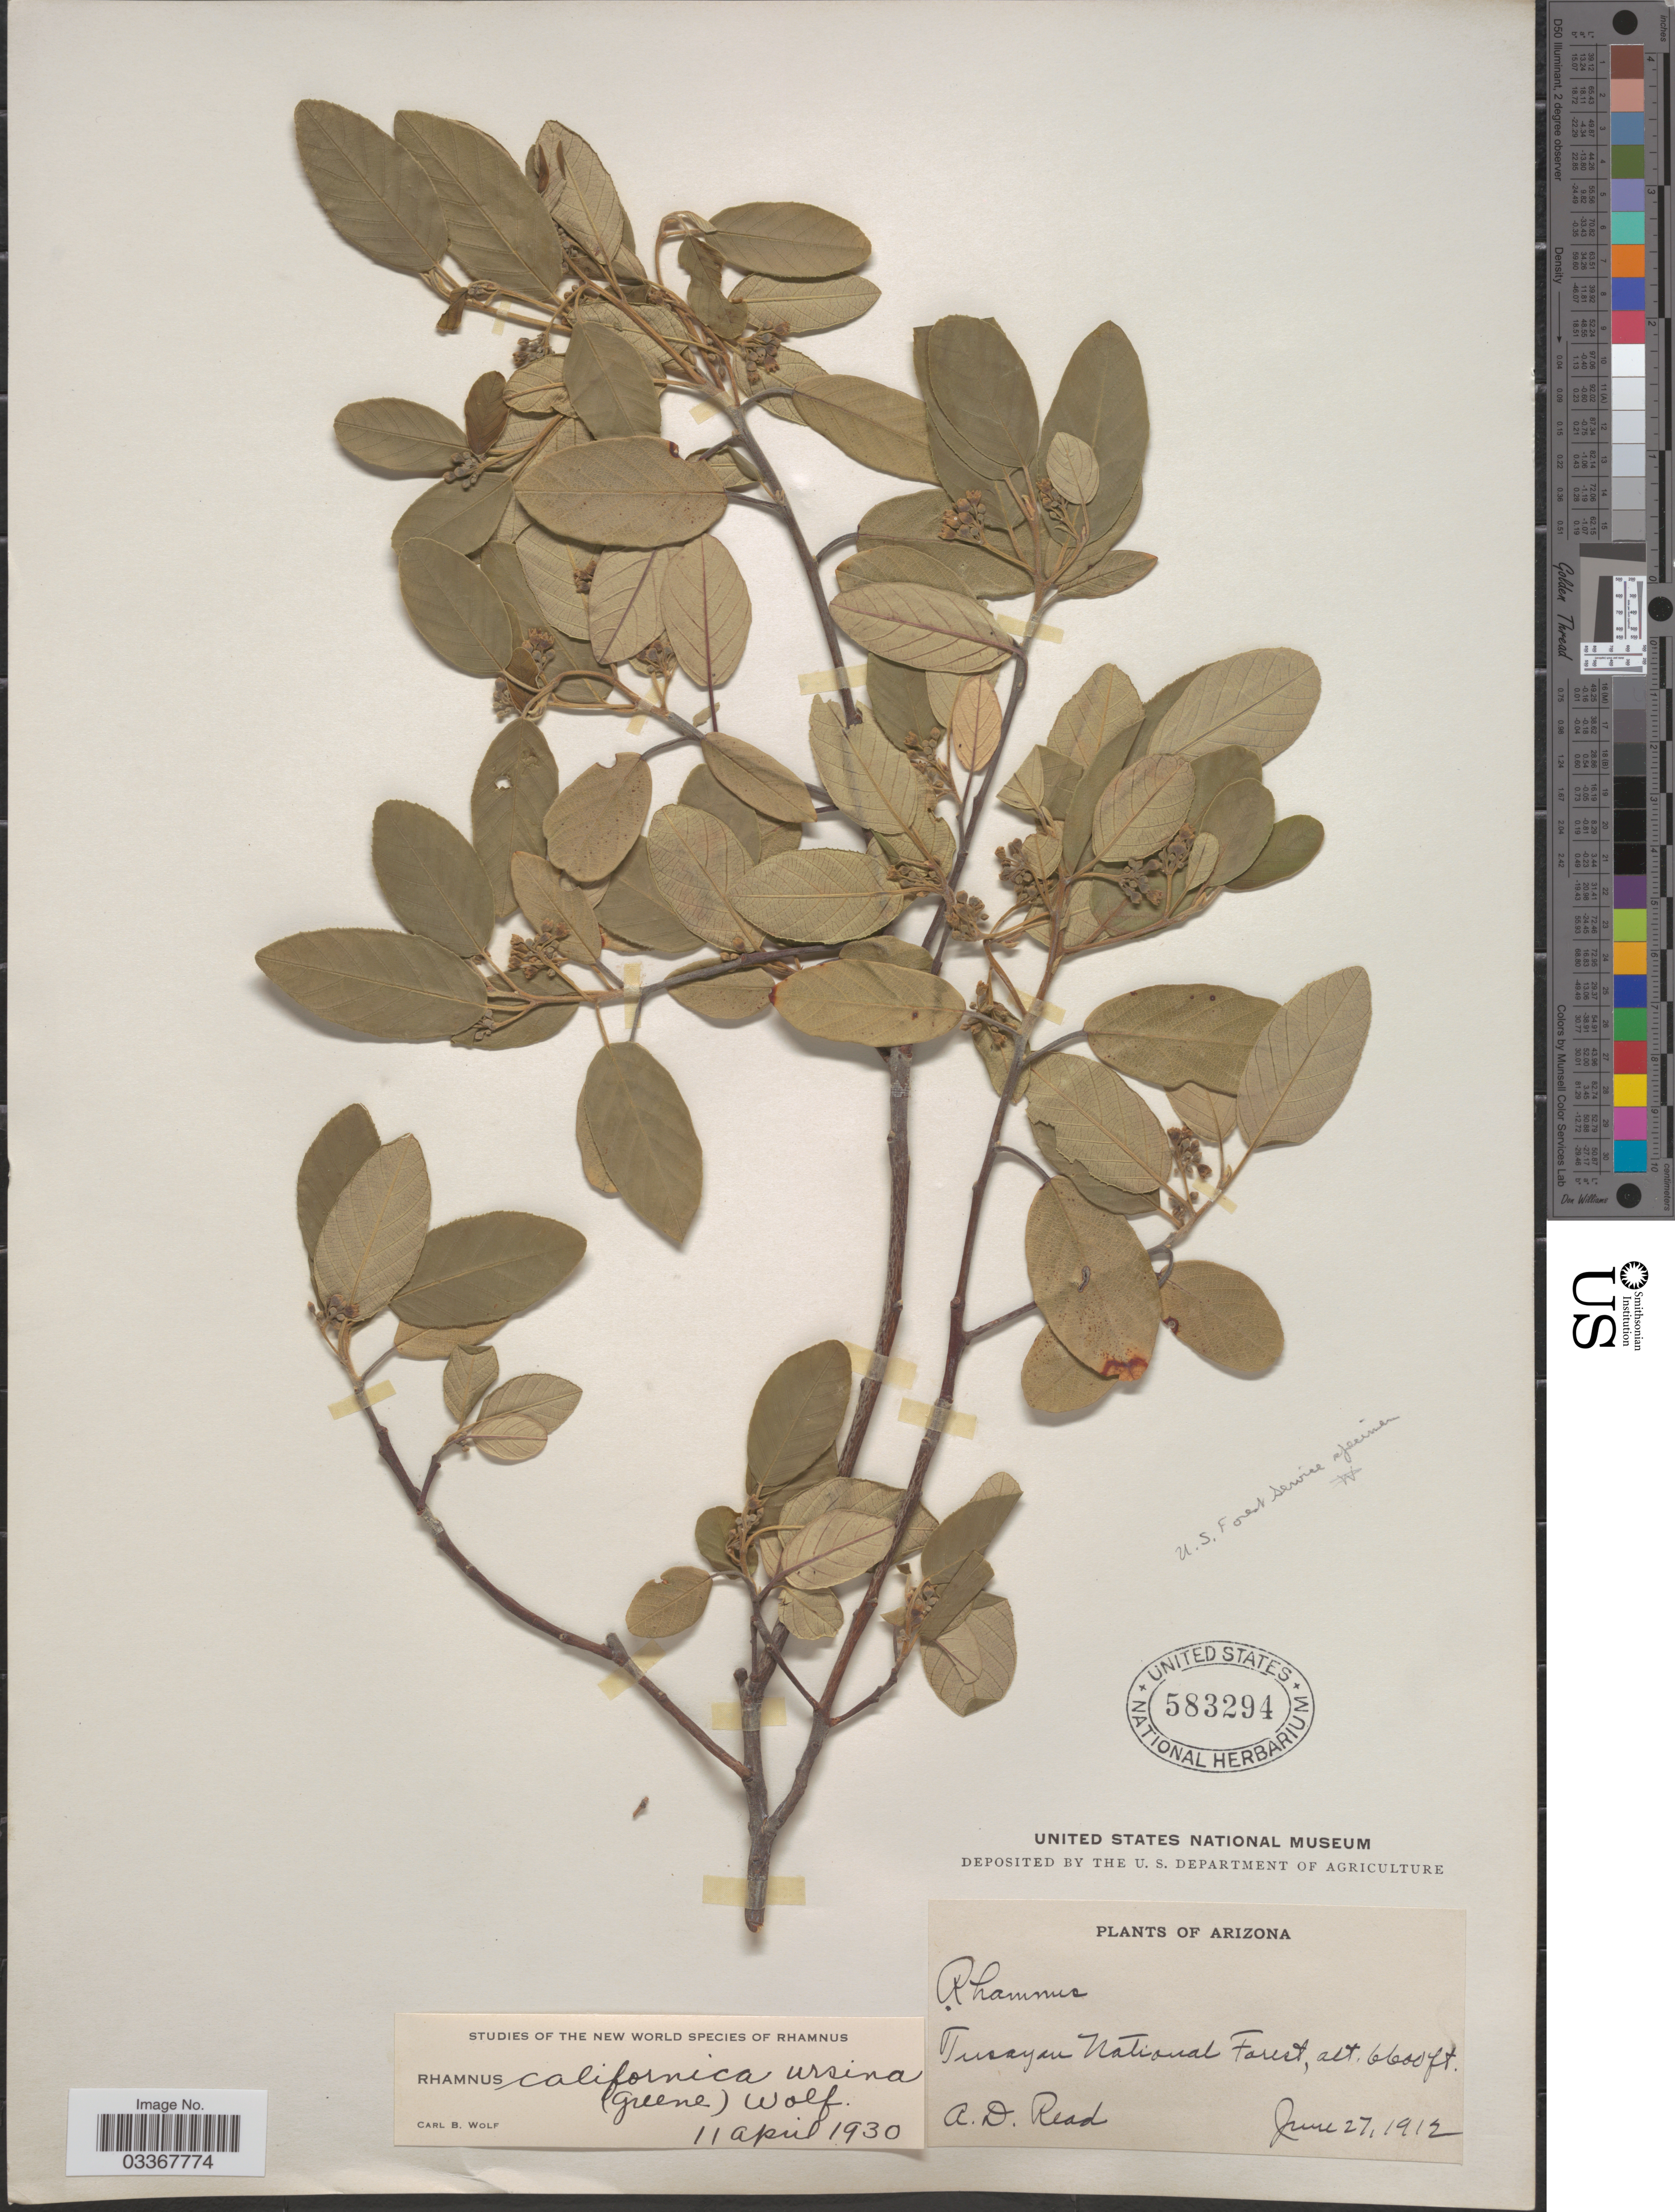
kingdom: Plantae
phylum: Tracheophyta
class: Magnoliopsida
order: Rosales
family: Rhamnaceae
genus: Frangula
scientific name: Frangula californica subsp. ursina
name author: (Greene) Kartesz & Gandhi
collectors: A. D. Read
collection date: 1912-06-27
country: United States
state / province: Arizona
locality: Tusayan National Forest.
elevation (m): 2012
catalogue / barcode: US 583294